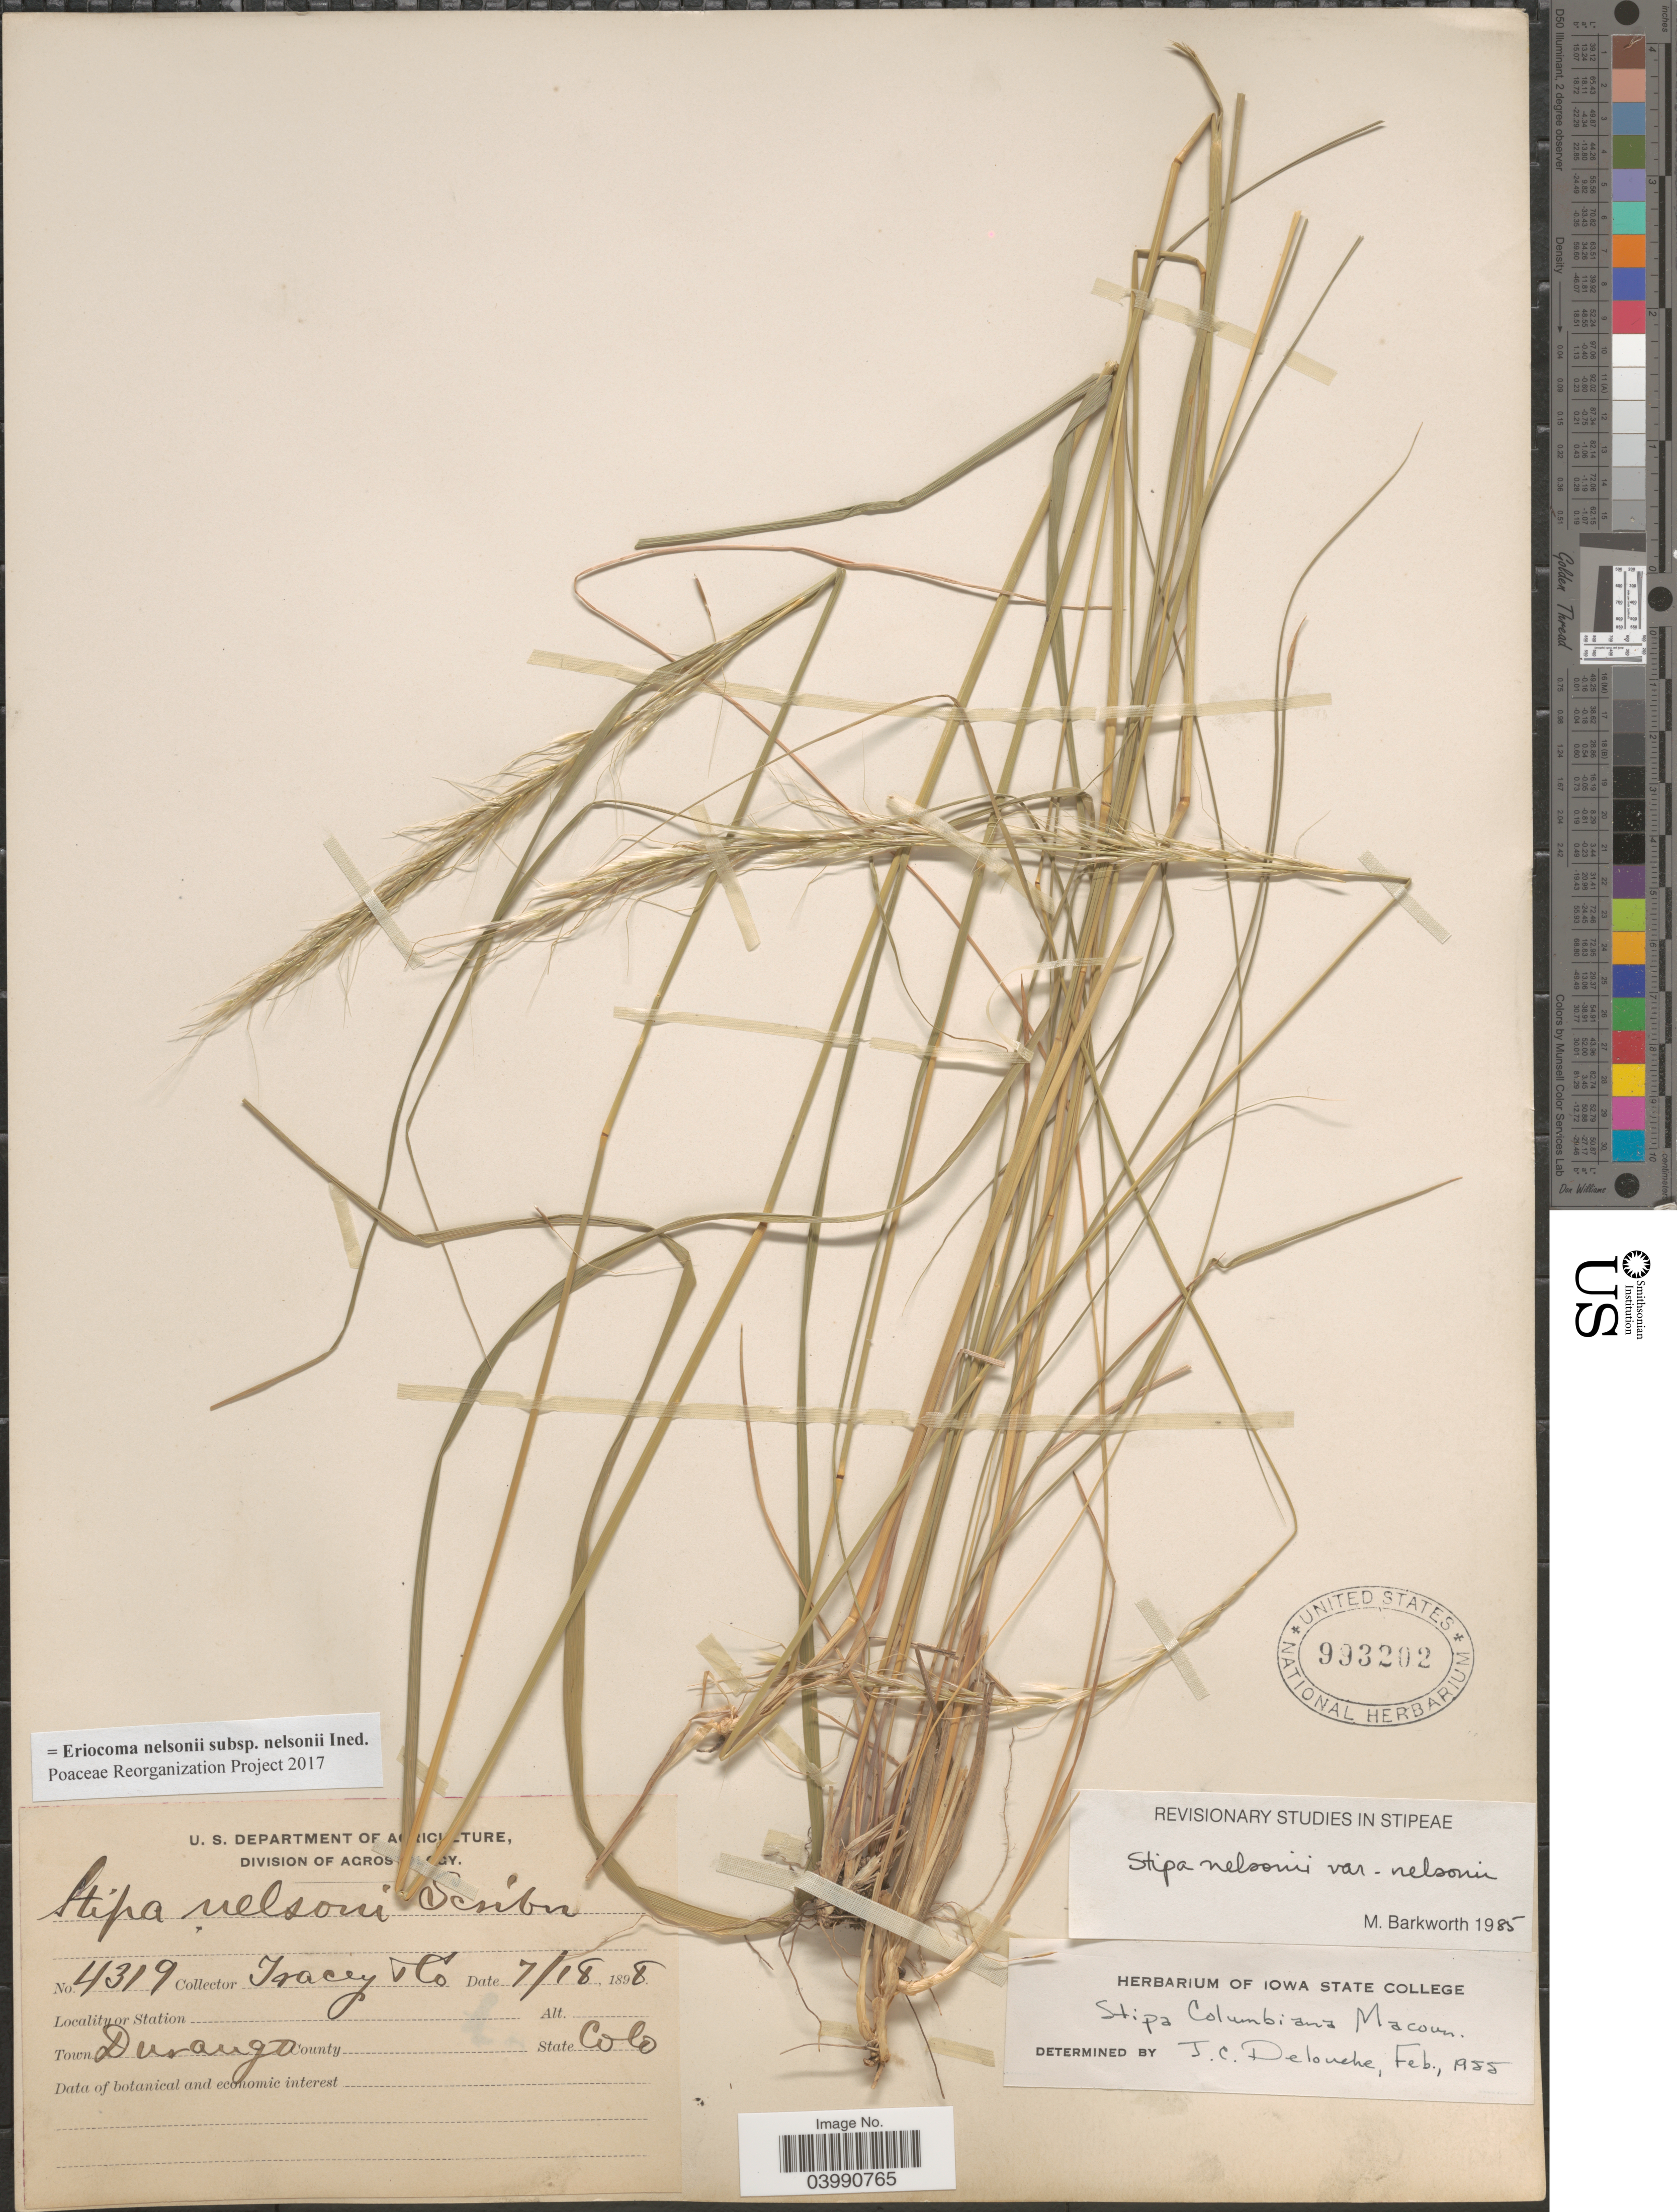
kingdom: Plantae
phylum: Tracheophyta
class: Liliopsida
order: Poales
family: Poaceae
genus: Eriocoma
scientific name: Eriocoma nelsonii subsp. nelsonii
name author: (Scribn.) Romasch.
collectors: Tracey & Co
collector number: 4319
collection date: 1898-07-18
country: United States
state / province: Colorado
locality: Durango.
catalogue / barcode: US 993202